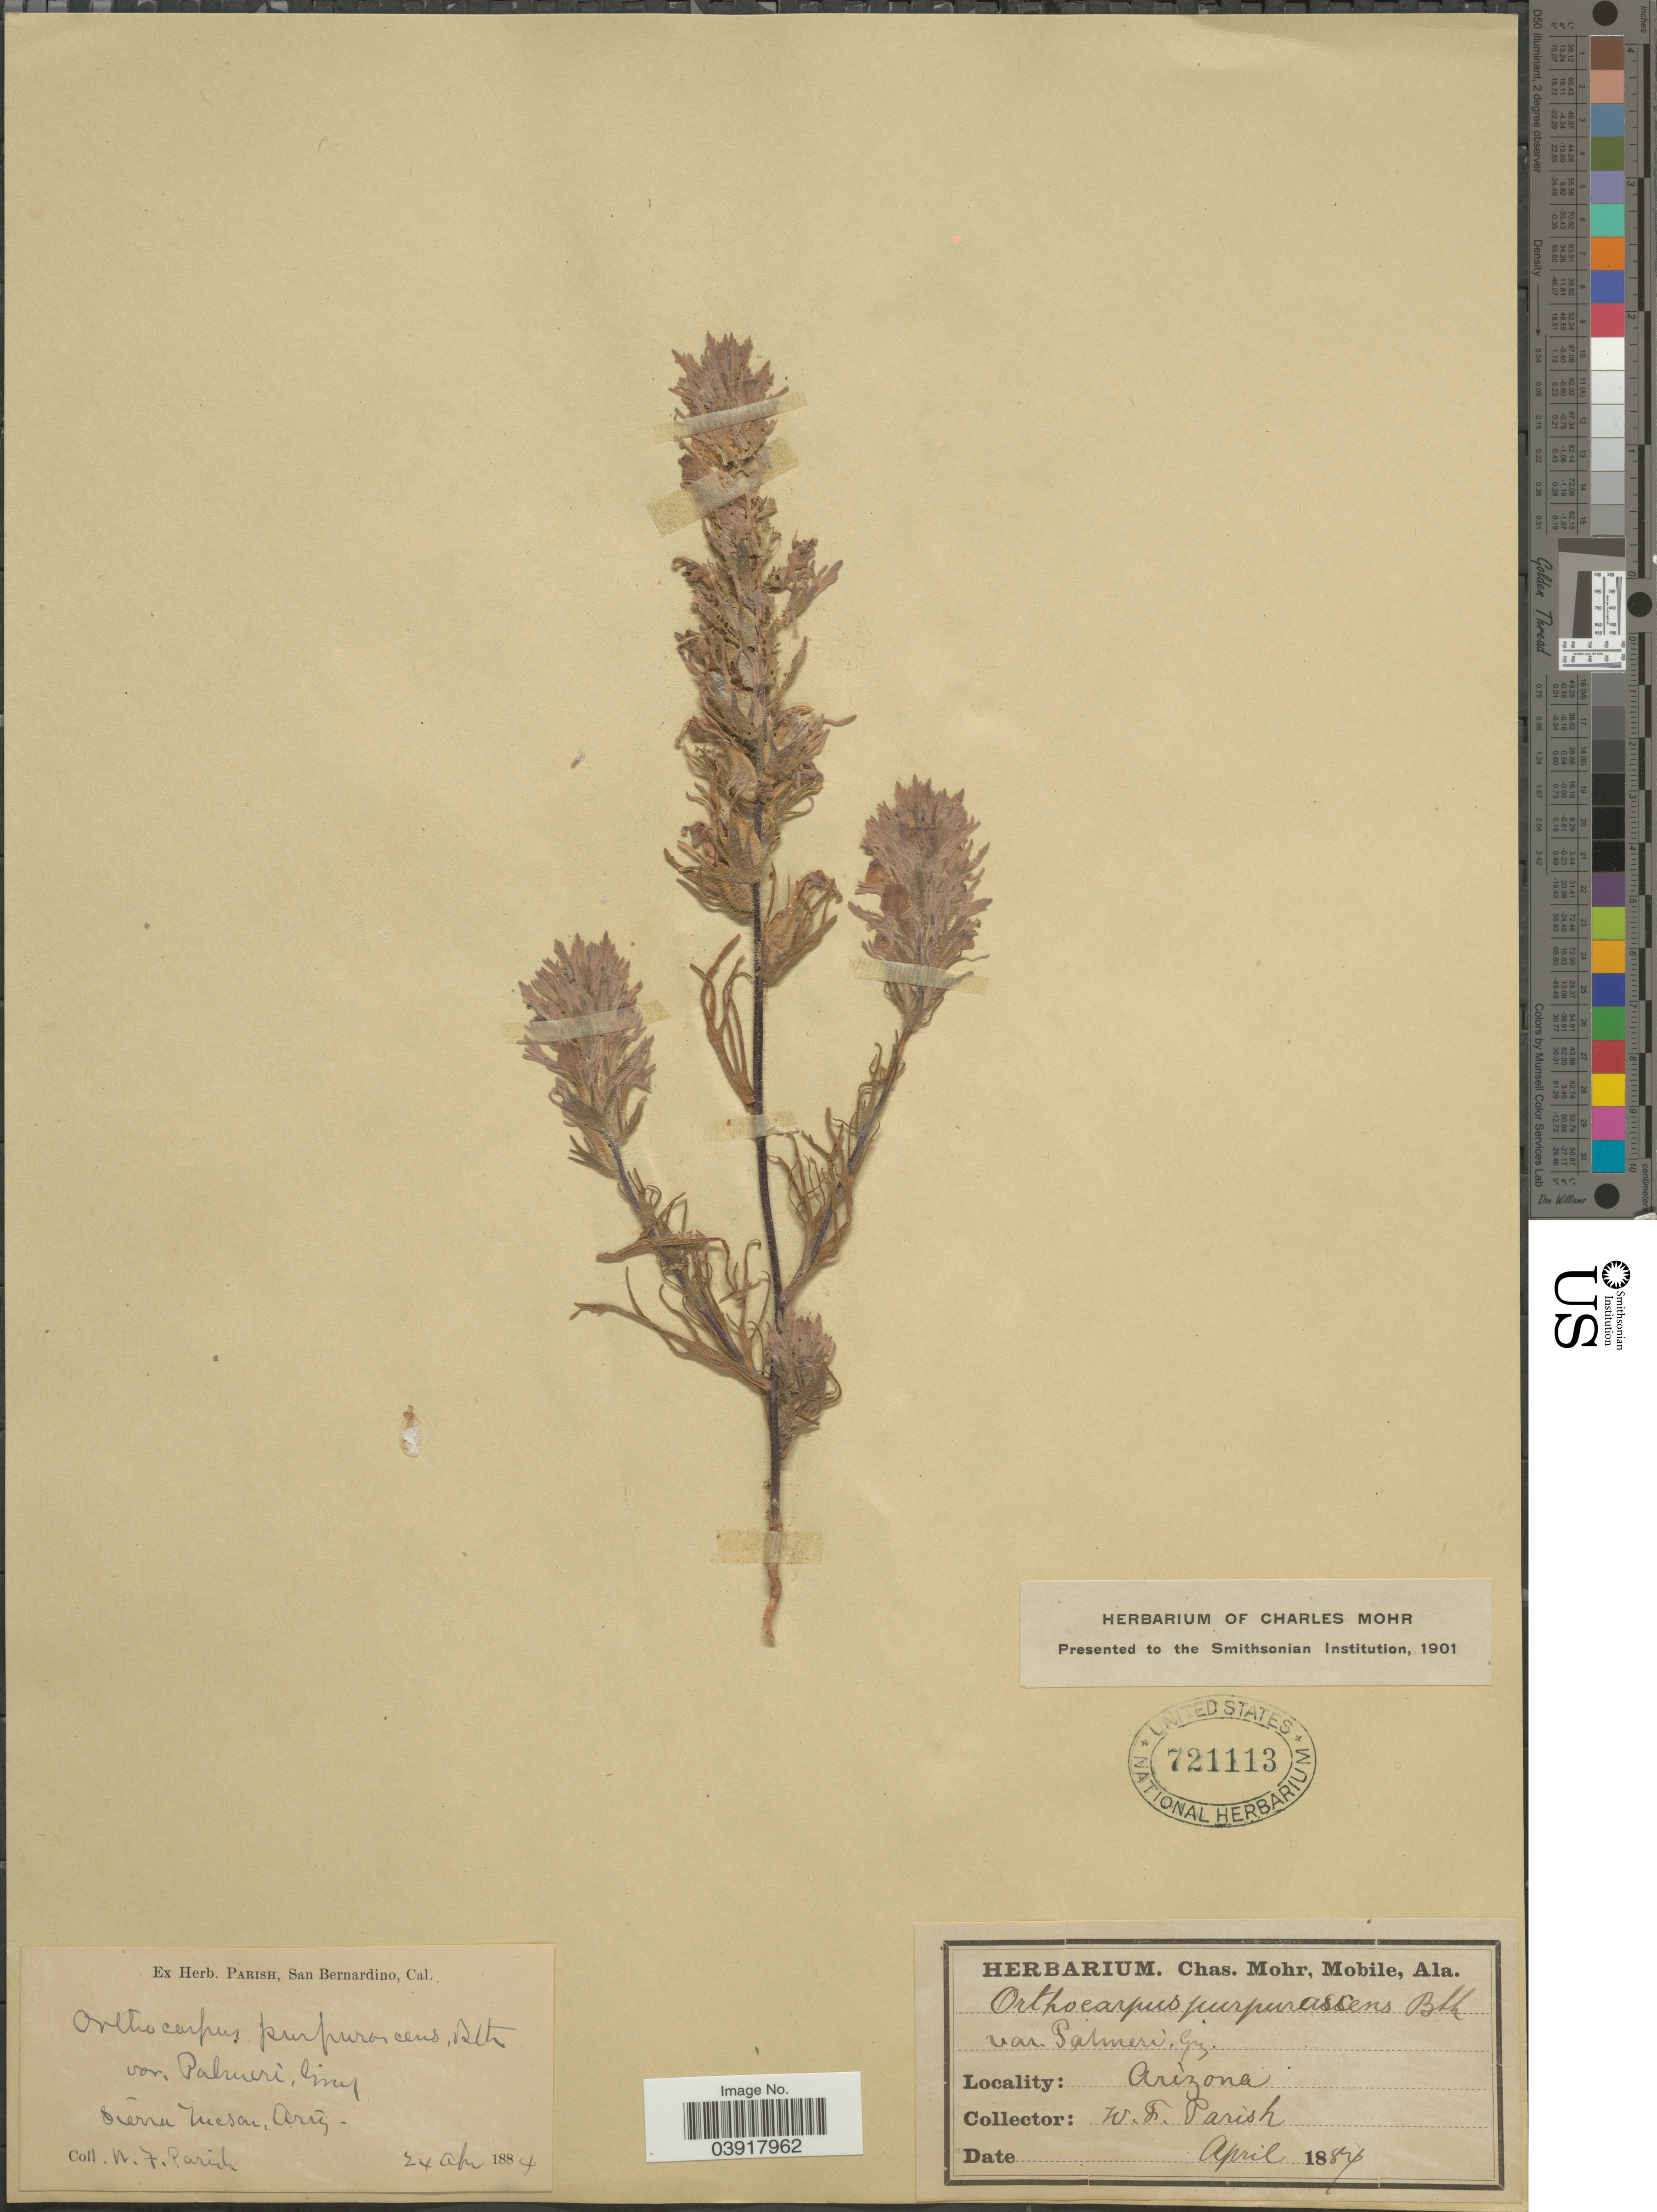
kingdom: Plantae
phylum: Tracheophyta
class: Magnoliopsida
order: Lamiales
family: Orobanchaceae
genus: Orthocarpus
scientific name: Orthocarpus purpurascens var. palmeri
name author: A. Gray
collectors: W. F. Parish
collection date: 1884-04-24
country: United States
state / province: Arizona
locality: Sierra Tucson.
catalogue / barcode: US 721113